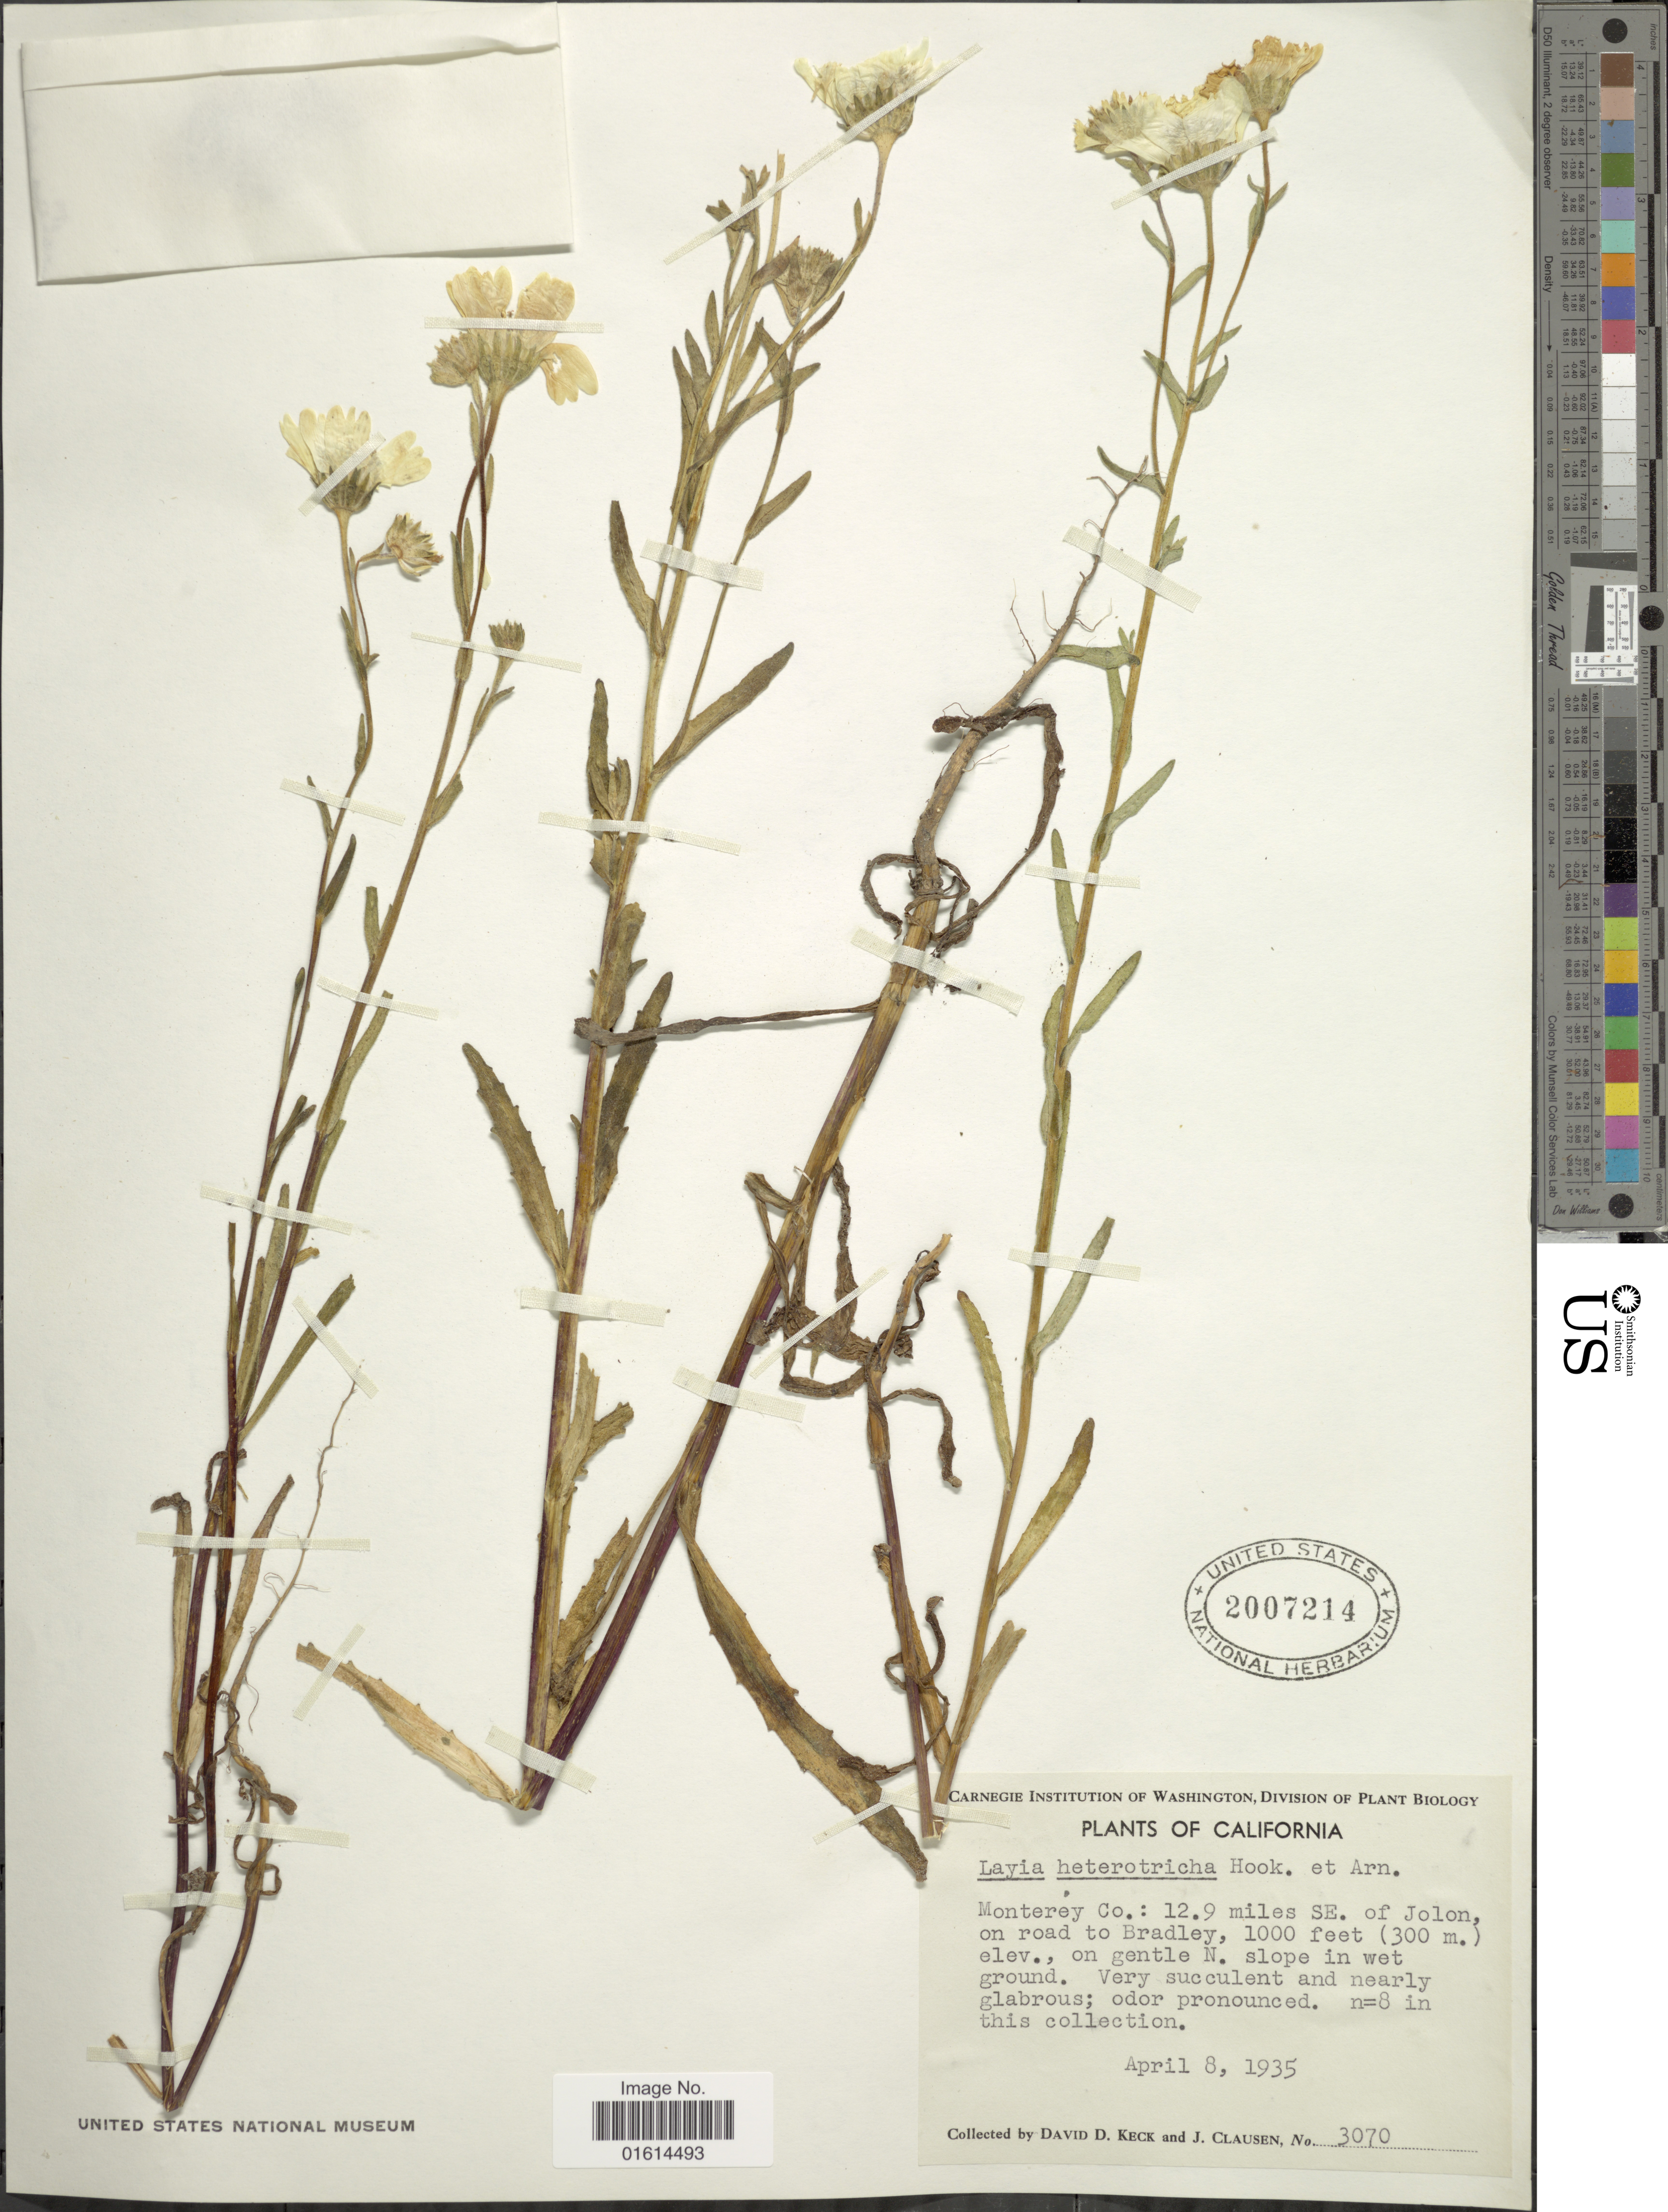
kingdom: Plantae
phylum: Tracheophyta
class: Magnoliopsida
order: Asterales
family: Asteraceae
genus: Layia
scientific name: Layia heterotricha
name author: (DC.) Hook. & Arn.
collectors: D. D. Keck & J. Clausen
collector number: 3070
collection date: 1935-04-08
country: United States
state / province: California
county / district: Monterey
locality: Monterey Co., 12.9 miles SE of Jolon, on road to Bradley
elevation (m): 305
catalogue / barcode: US 2007214